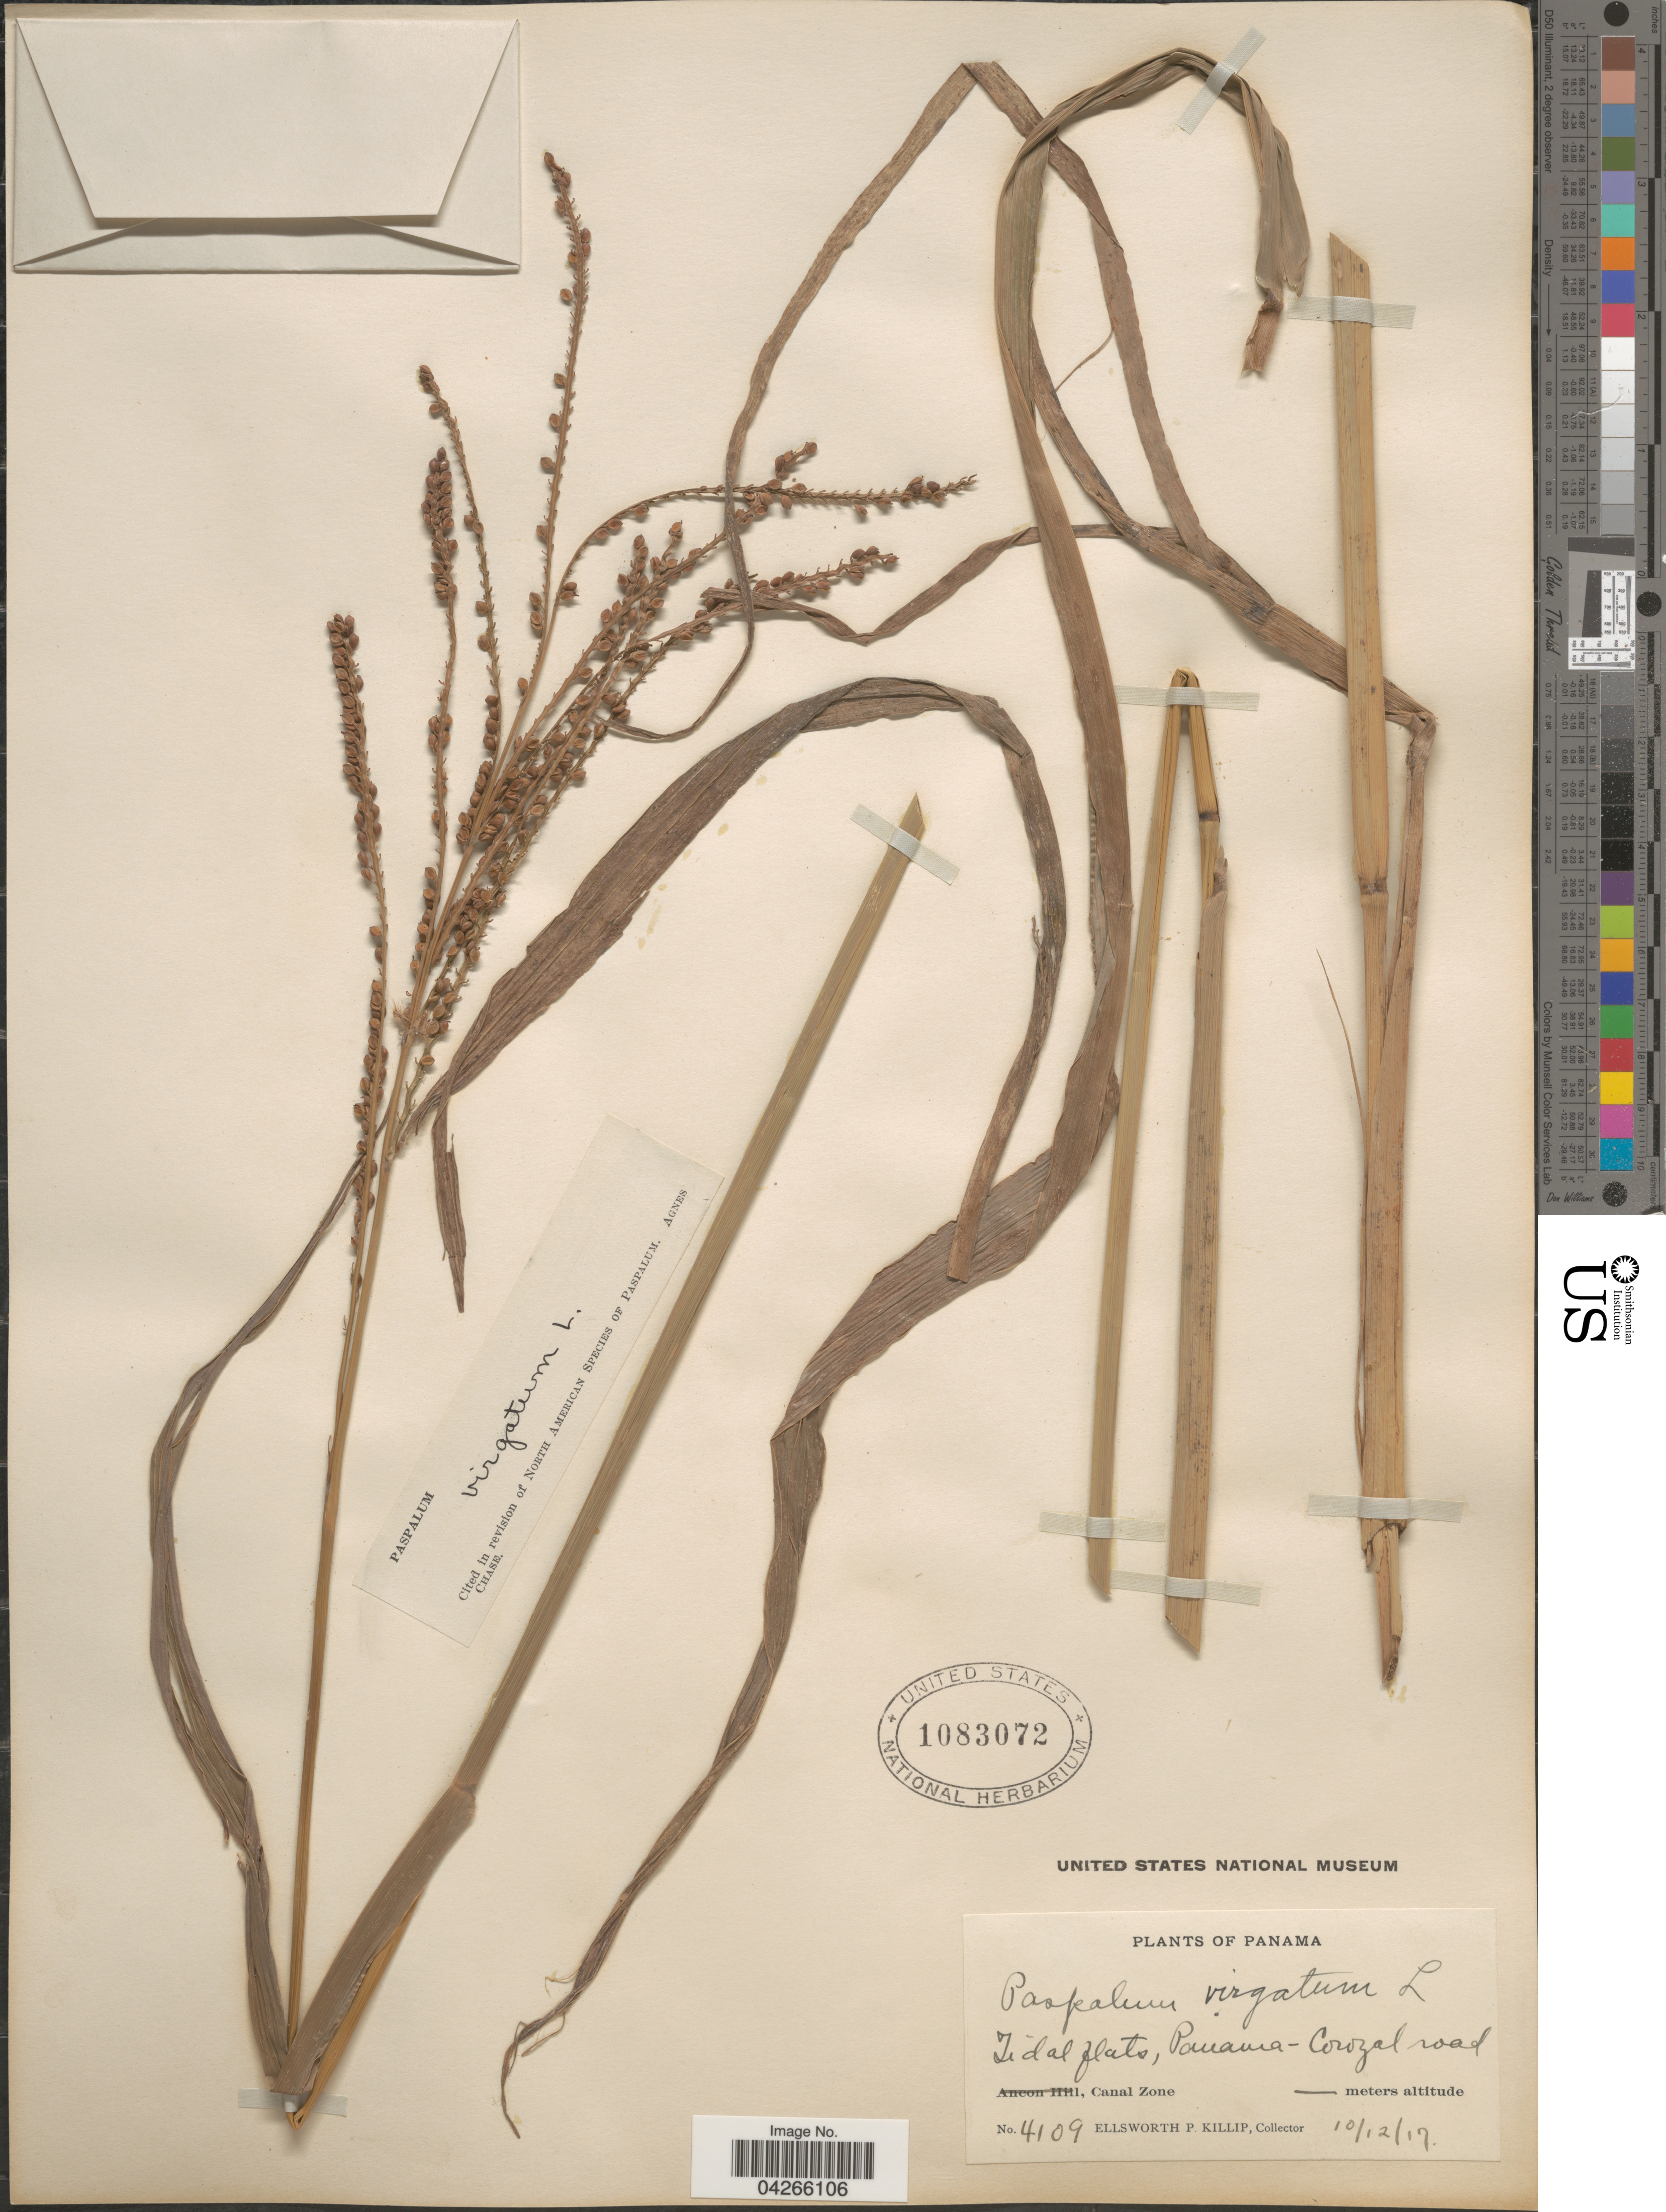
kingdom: Plantae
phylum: Tracheophyta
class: Liliopsida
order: Poales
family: Poaceae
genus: Paspalum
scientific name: Paspalum virgatum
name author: L.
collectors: E. P. Killip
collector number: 4109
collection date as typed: Transcribed d/m/y: 10/12/17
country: Panama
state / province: Colón / Panamá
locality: Tidal flats, Panama-Corozal road, Canal Zone.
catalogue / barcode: US 1083072